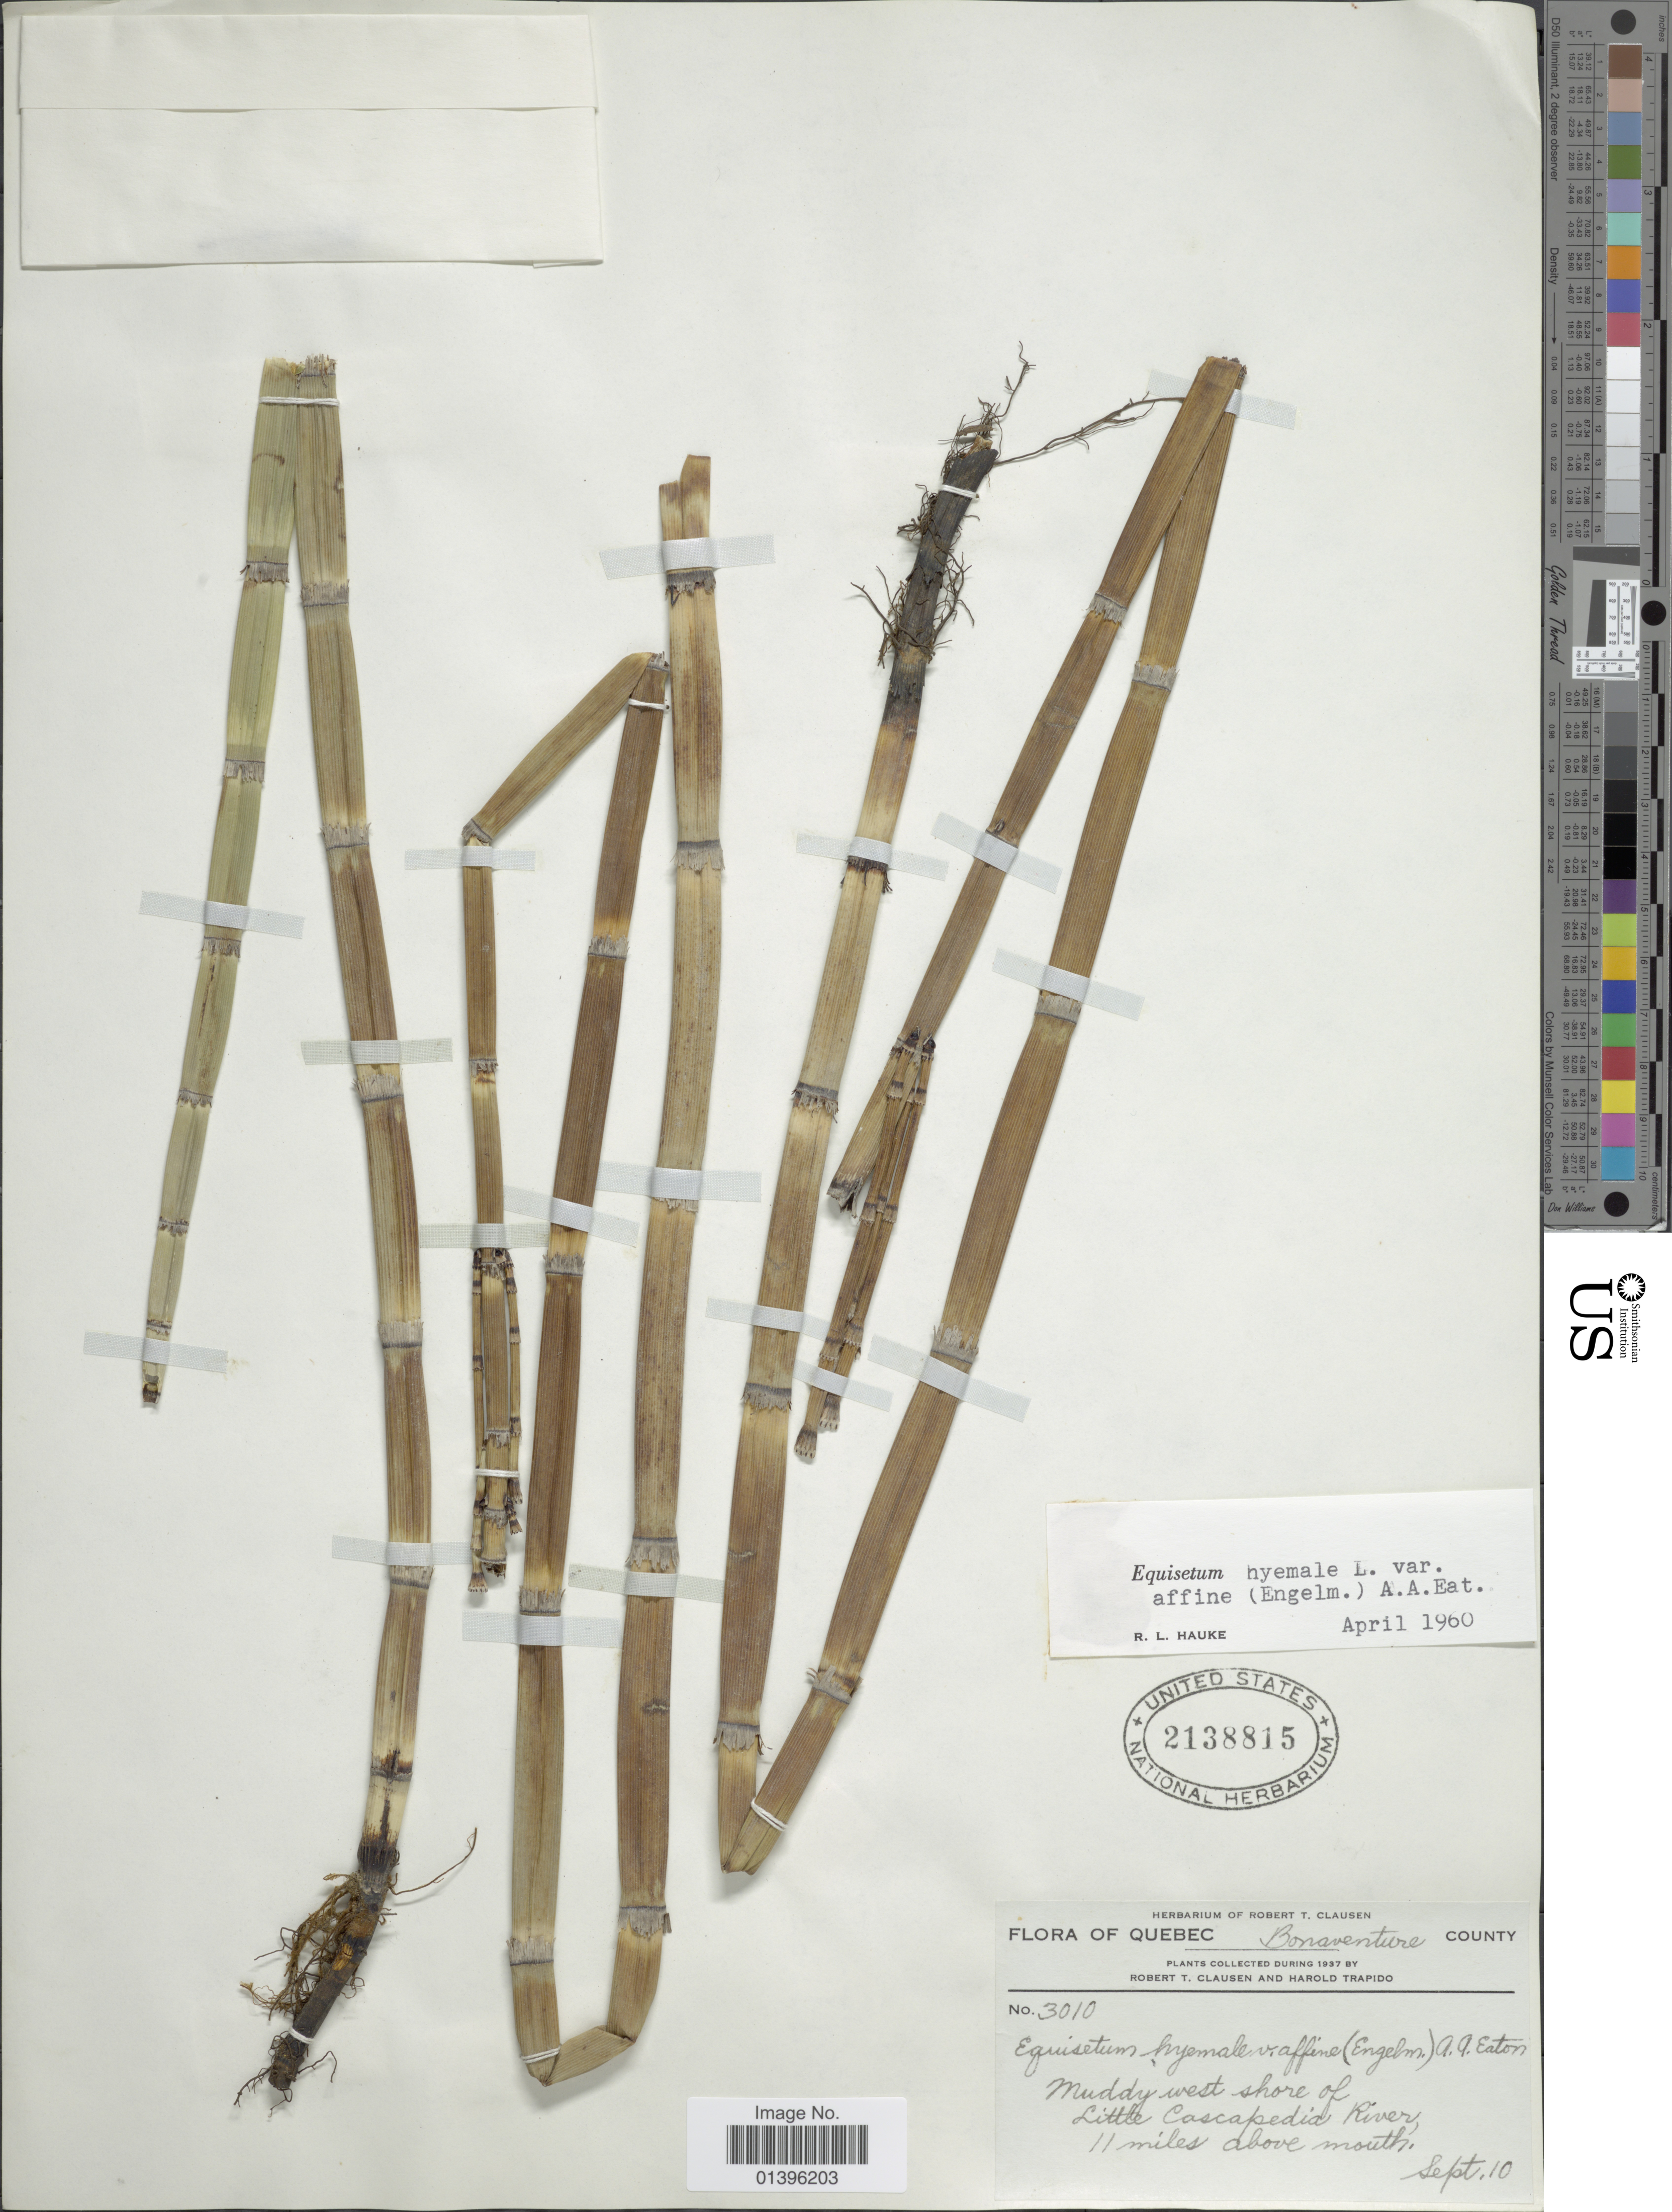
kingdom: Plantae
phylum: Tracheophyta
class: Polypodiopsida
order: Equisetales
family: Equisetaceae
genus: Equisetum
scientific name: Equisetum hyemale var. affine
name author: (Engelm.) A.A. Eaton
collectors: R. T. Clausen & H. Trapido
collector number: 3010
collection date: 1937-09-10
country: Canada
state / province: Quebec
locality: Bonaventure County. Muddy west shore of Little Cascapedia River, 11 miles above mouth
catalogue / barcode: US 2138815